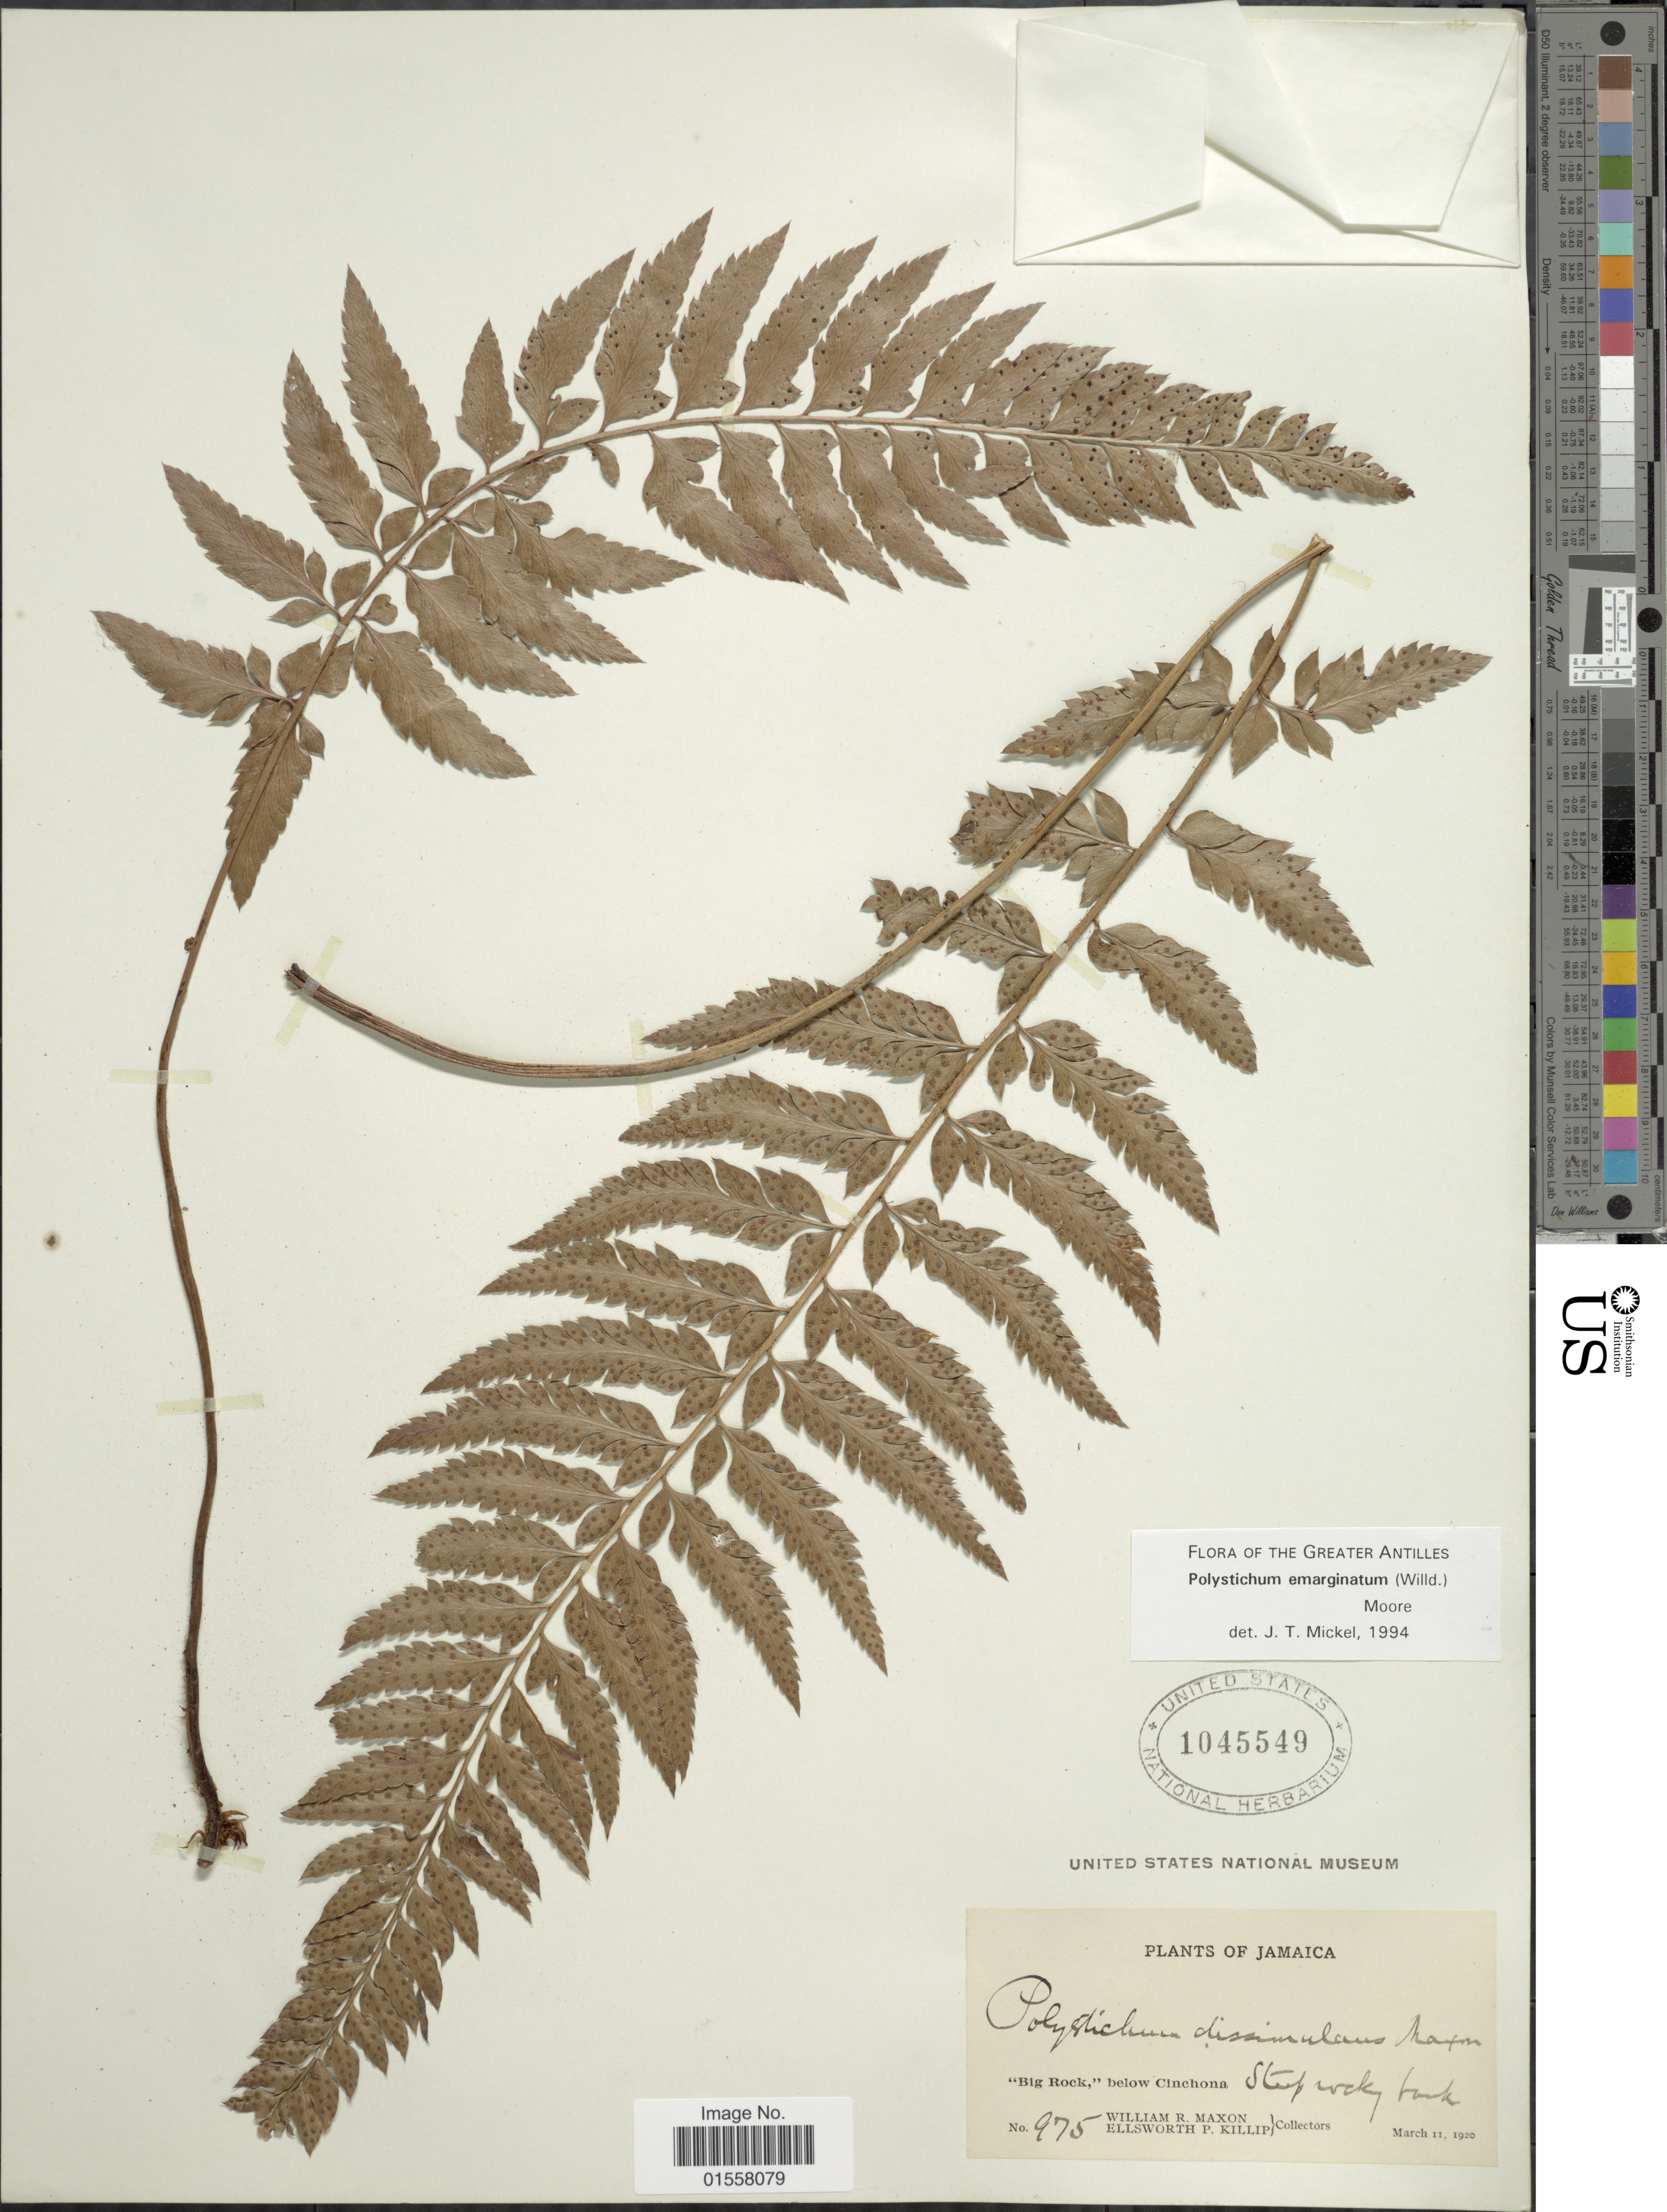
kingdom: Plantae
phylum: Tracheophyta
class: Polypodiopsida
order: Polypodiales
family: Dryopteridaceae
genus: Polystichum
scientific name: Polystichum emarginatum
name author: (Willd.) Moore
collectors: W. R. Maxon & E. P. Killip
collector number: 975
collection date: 1920-03-11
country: Jamaica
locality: Big Rock, below Cinchona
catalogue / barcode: US 1045549